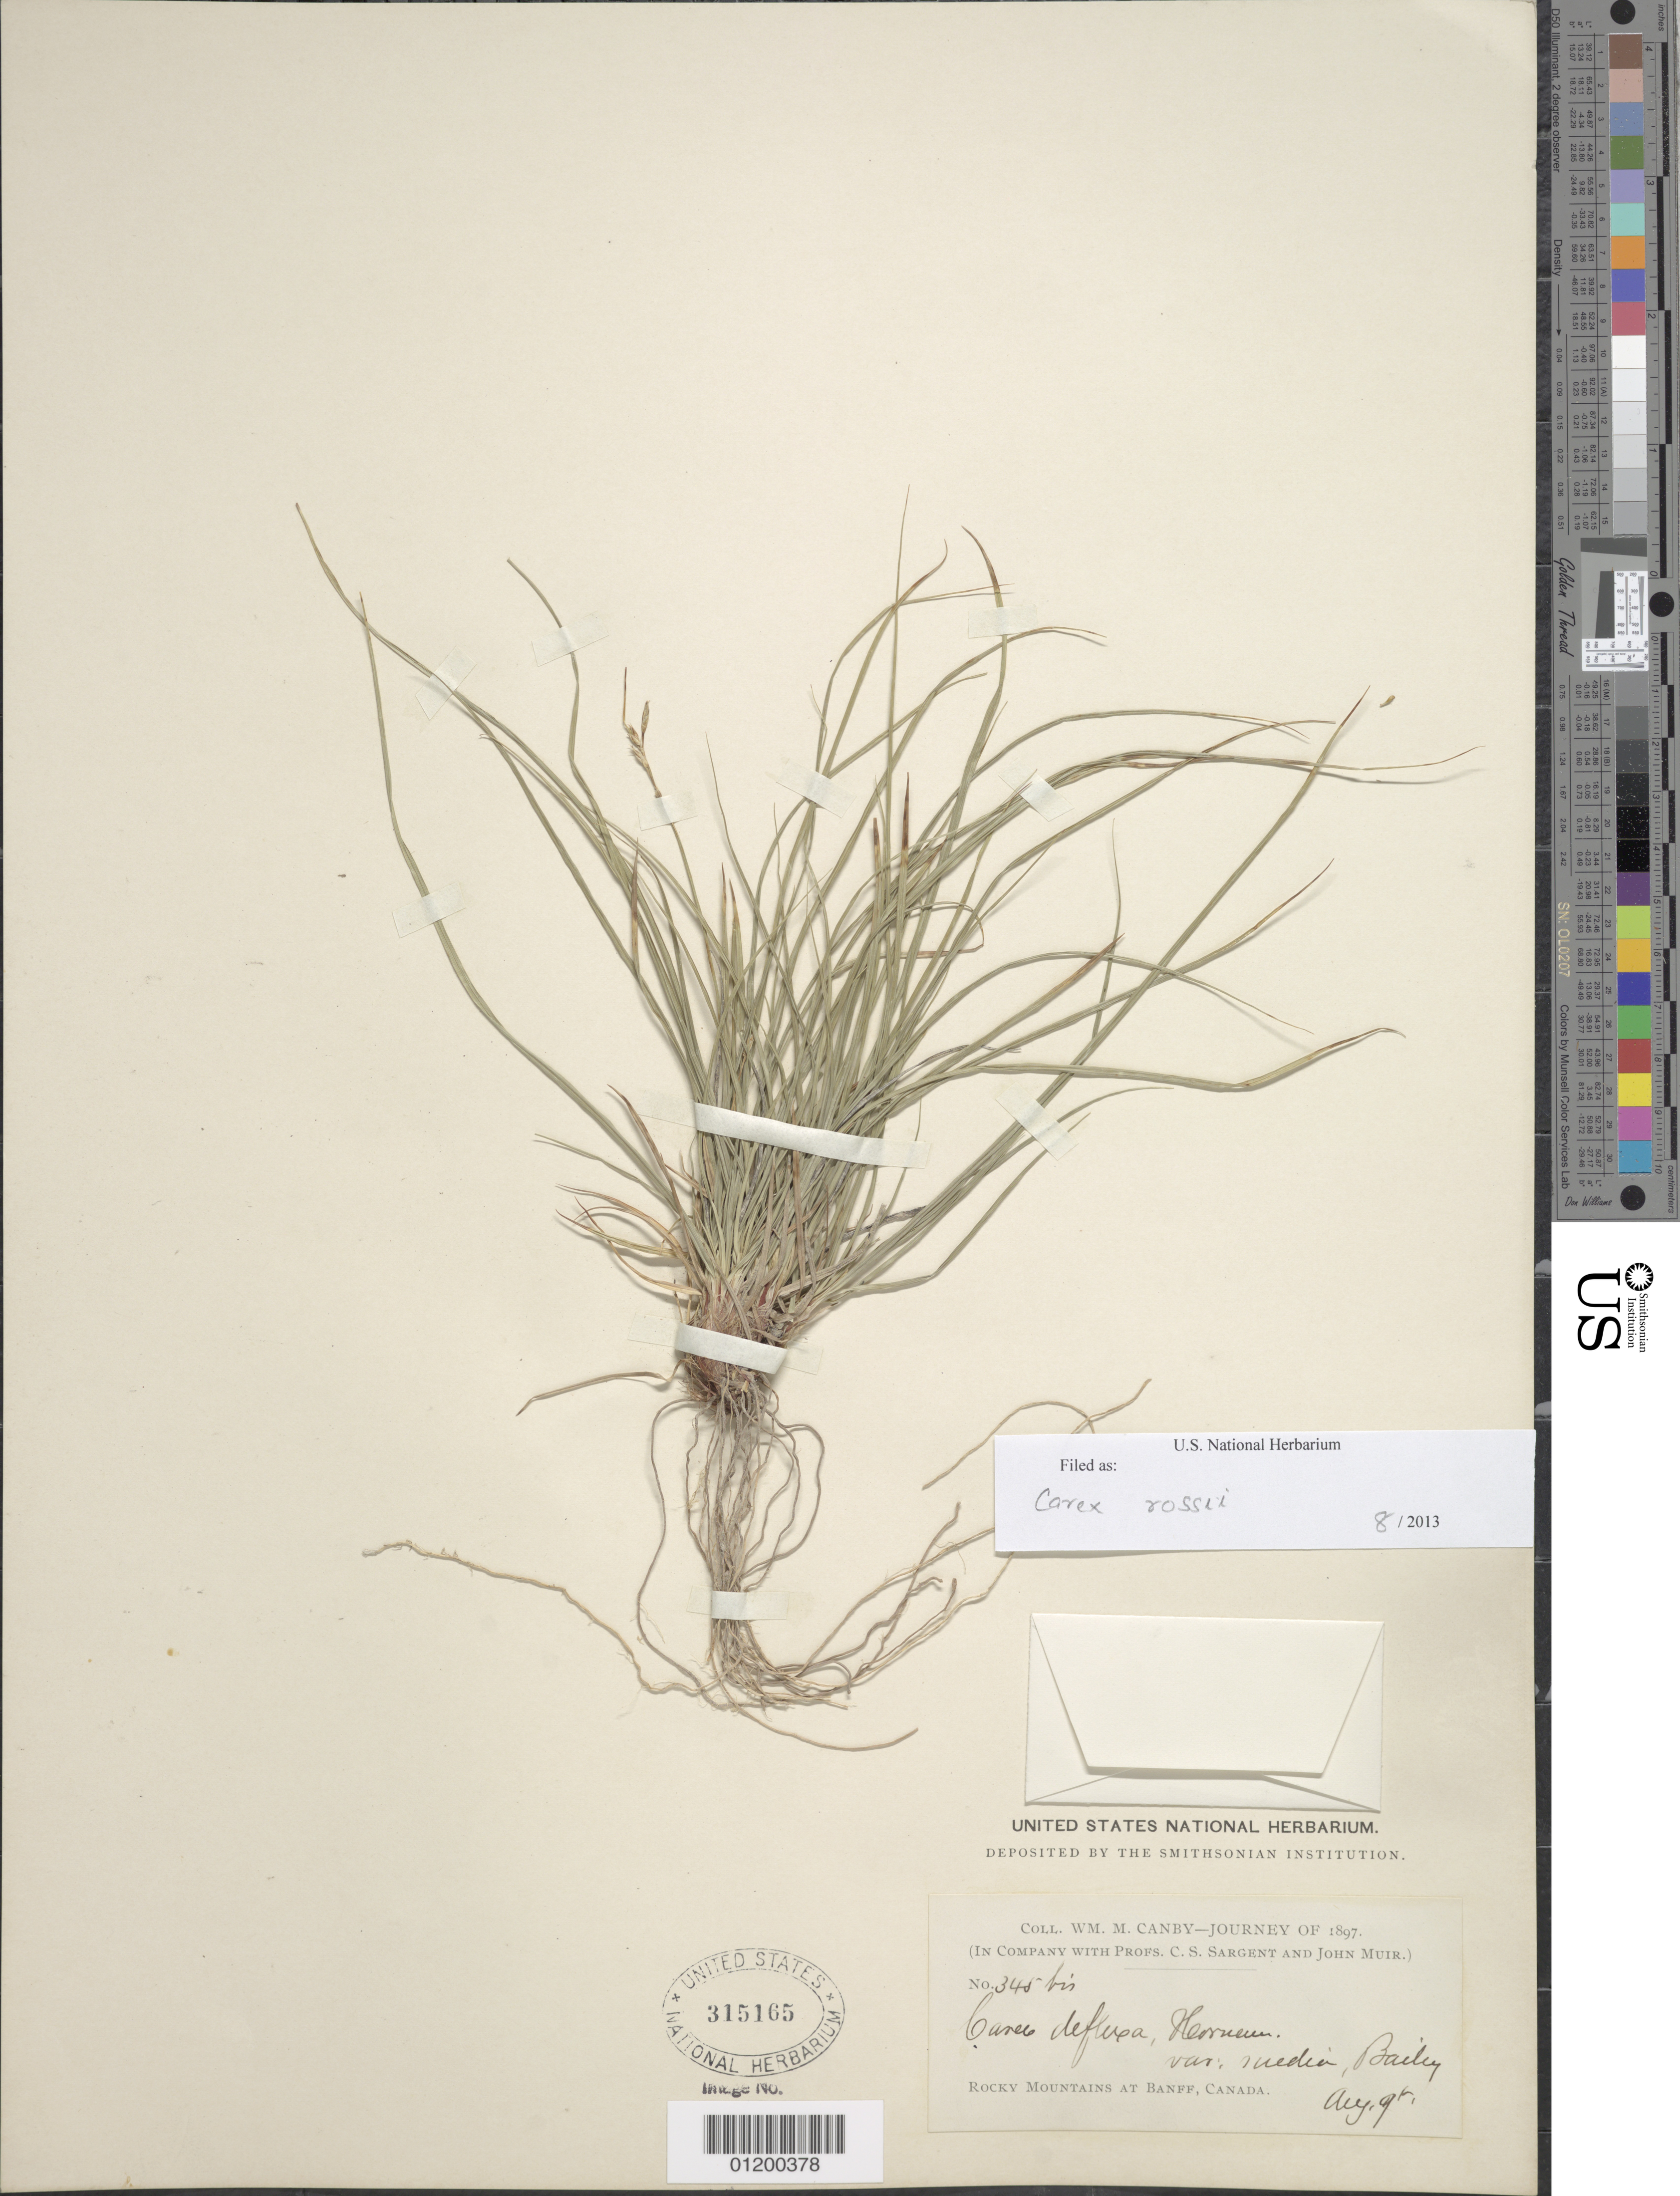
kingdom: Plantae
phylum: Tracheophyta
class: Liliopsida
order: Poales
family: Cyperaceae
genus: Carex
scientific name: Carex rossii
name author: Boott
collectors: W. M. Canby, C. S. Sargent & J. Muir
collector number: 345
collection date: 1897-08-09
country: Canada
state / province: Alberta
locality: Rocky Mts. at Banff.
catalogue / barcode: US 315165